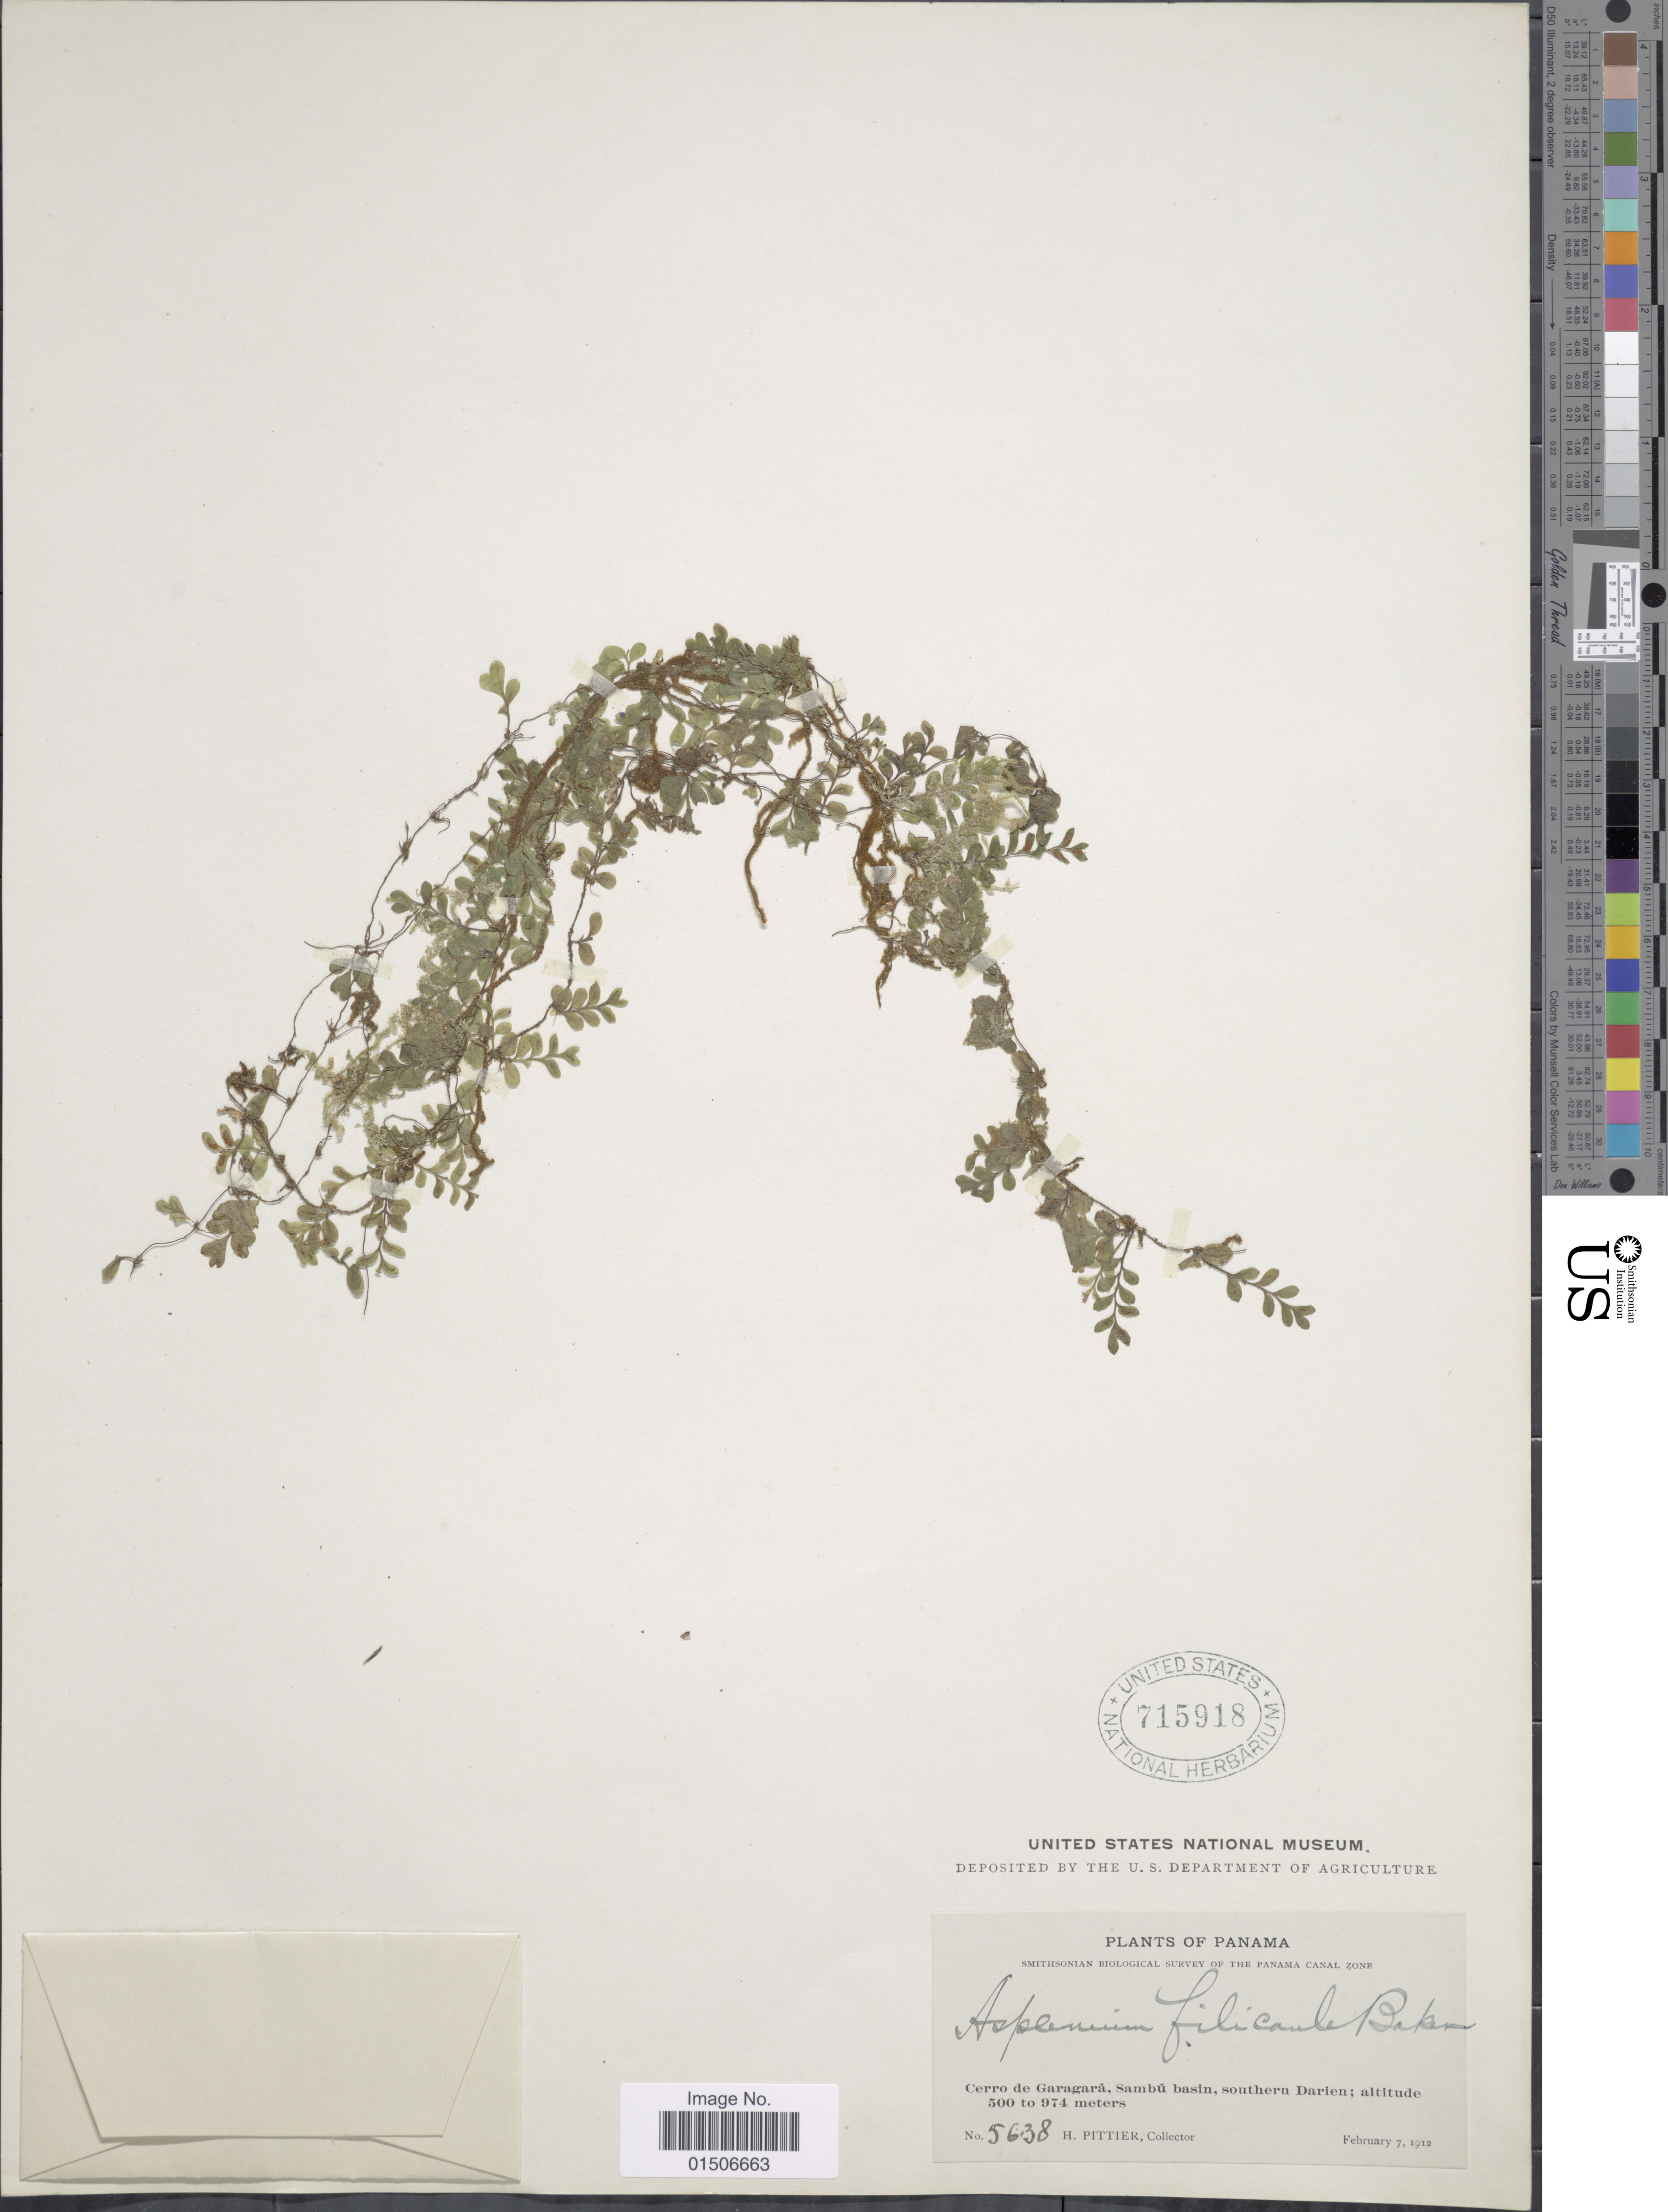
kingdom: Plantae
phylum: Tracheophyta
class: Polypodiopsida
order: Polypodiales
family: Aspleniaceae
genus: Asplenium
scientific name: Asplenium holophlebium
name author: Baker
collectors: H. F. Pittier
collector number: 5638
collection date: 1912-02-07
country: Panama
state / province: Darién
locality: Cerro de Garagará, Sambú basin, southern Darien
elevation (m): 500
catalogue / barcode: US 715918